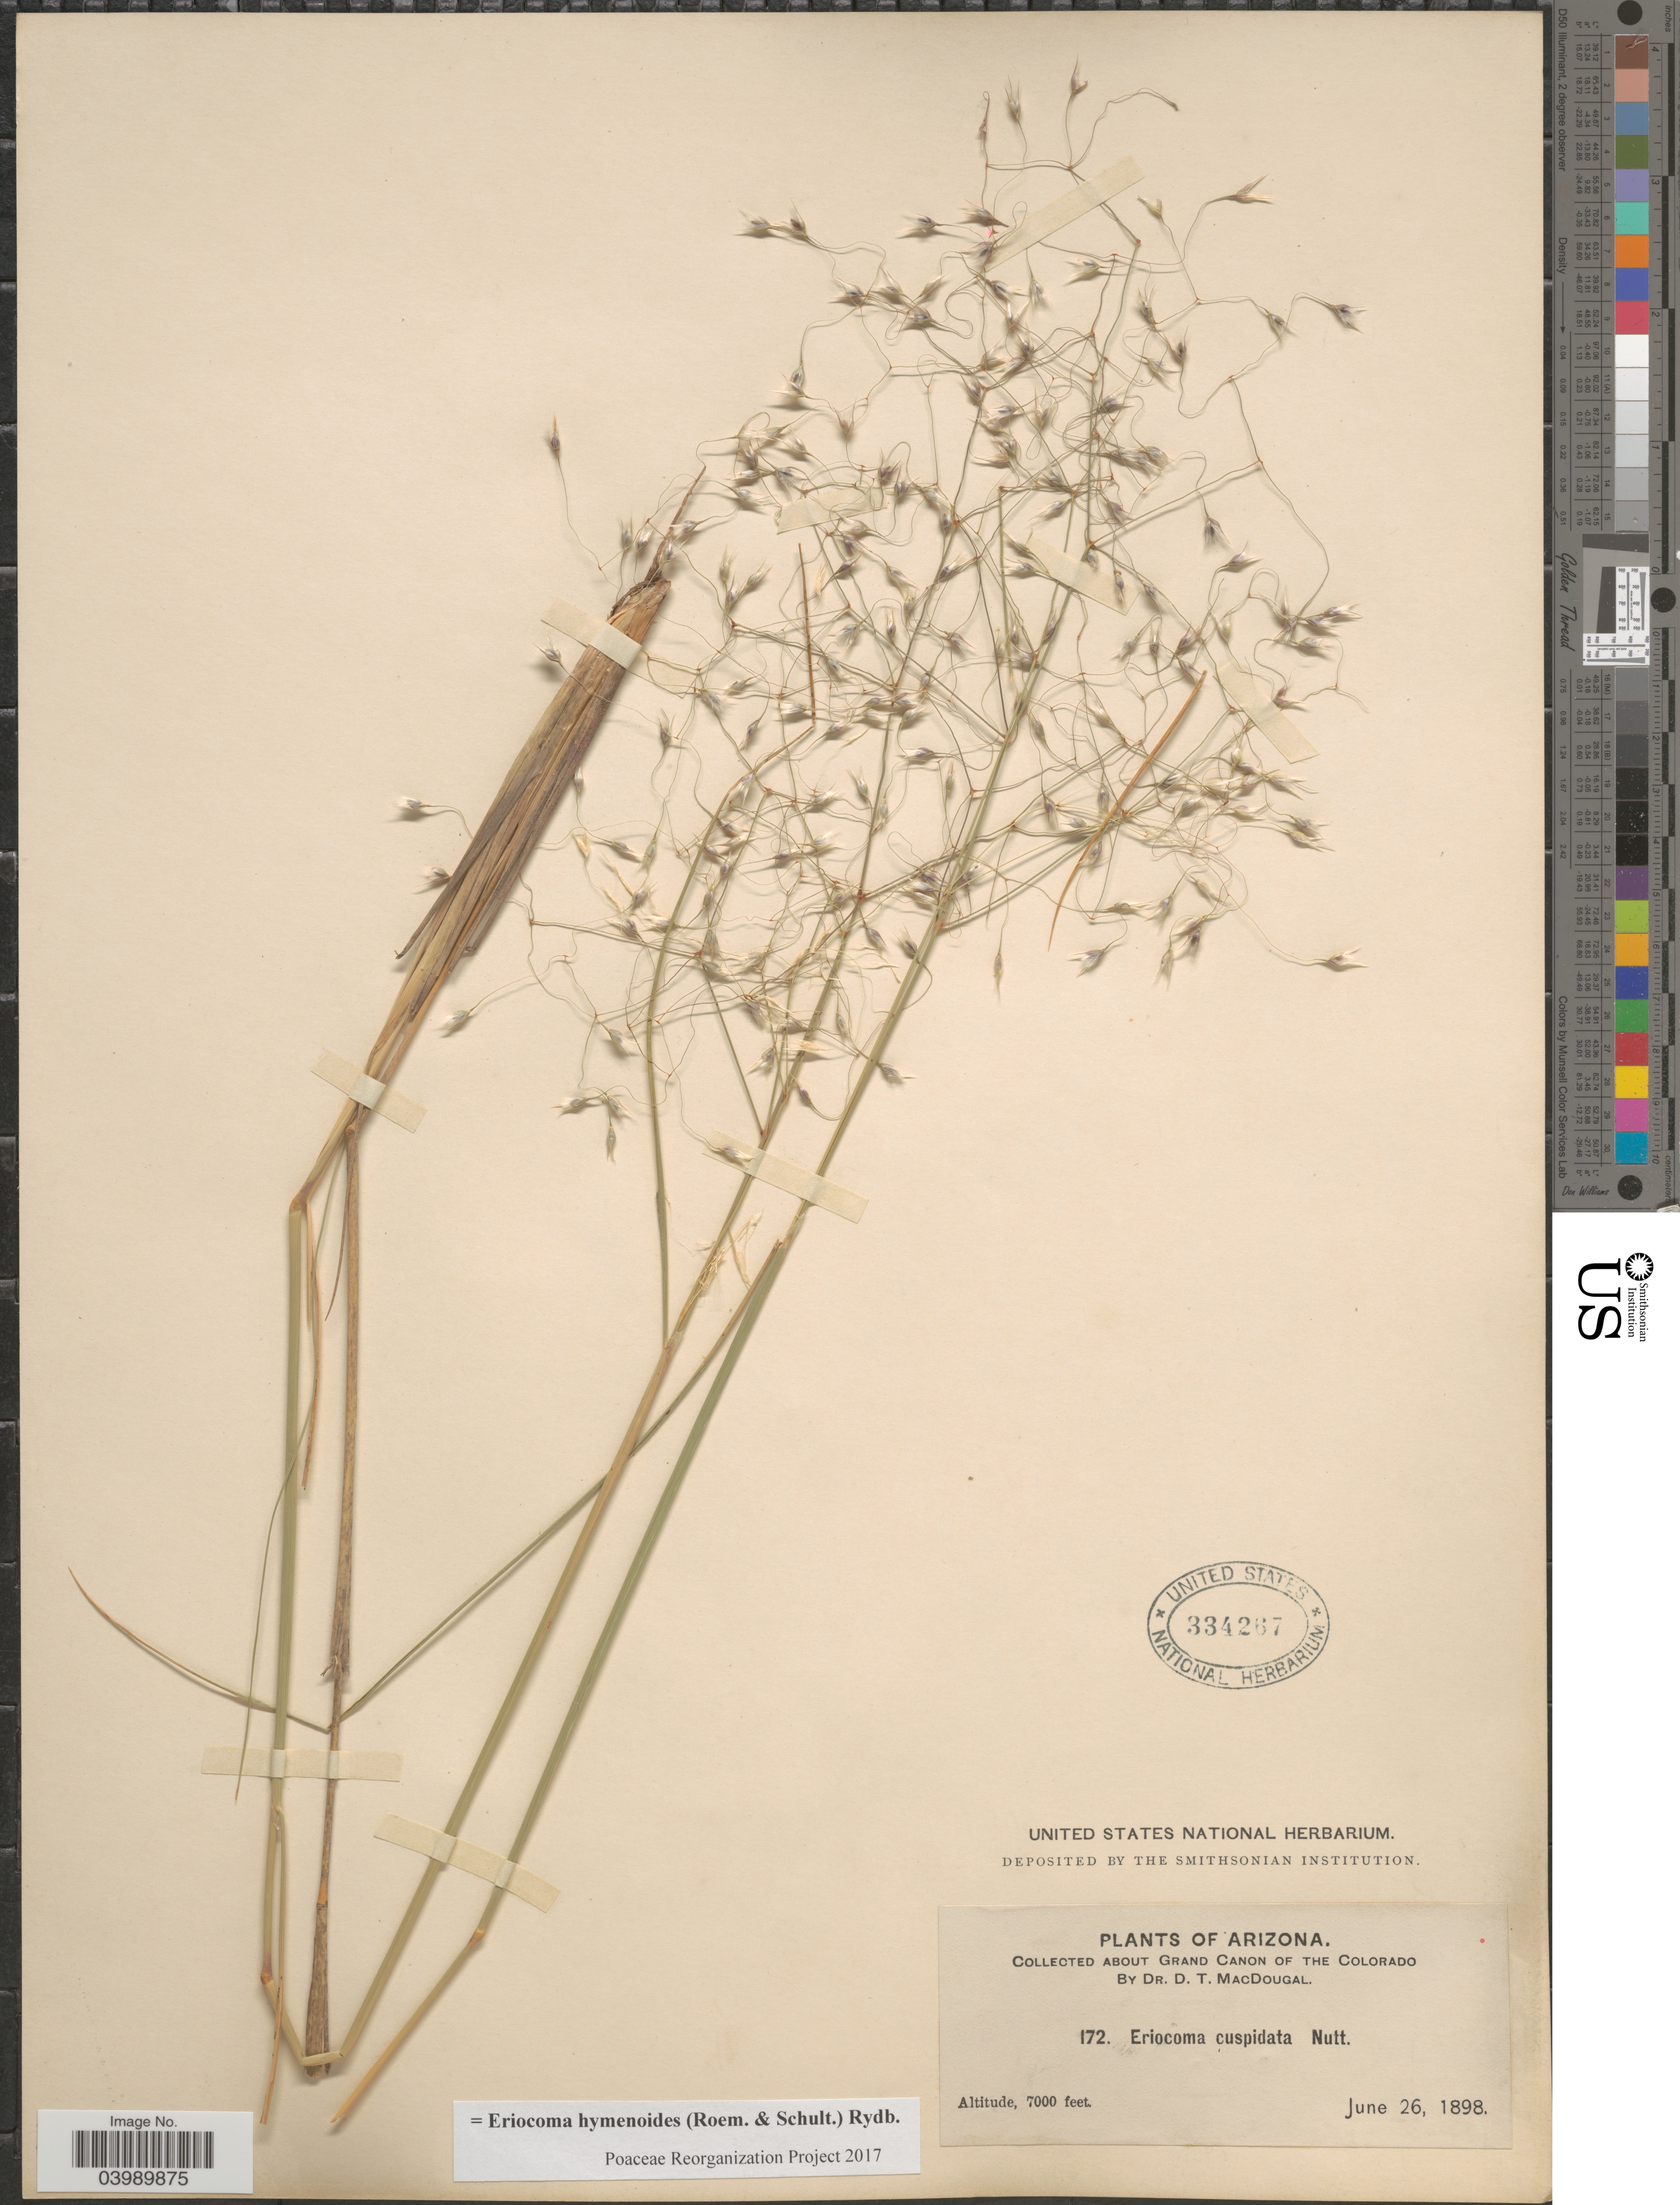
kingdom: Plantae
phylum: Tracheophyta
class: Liliopsida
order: Poales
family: Poaceae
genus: Eriocoma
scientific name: Eriocoma hymenoides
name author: (Roem. & Schult.) Rydb.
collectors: D. T. MacDougal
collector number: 172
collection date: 1898-06-26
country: United States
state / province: Arizona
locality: About Grand Canon of the Colorado.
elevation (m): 2134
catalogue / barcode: US 334267